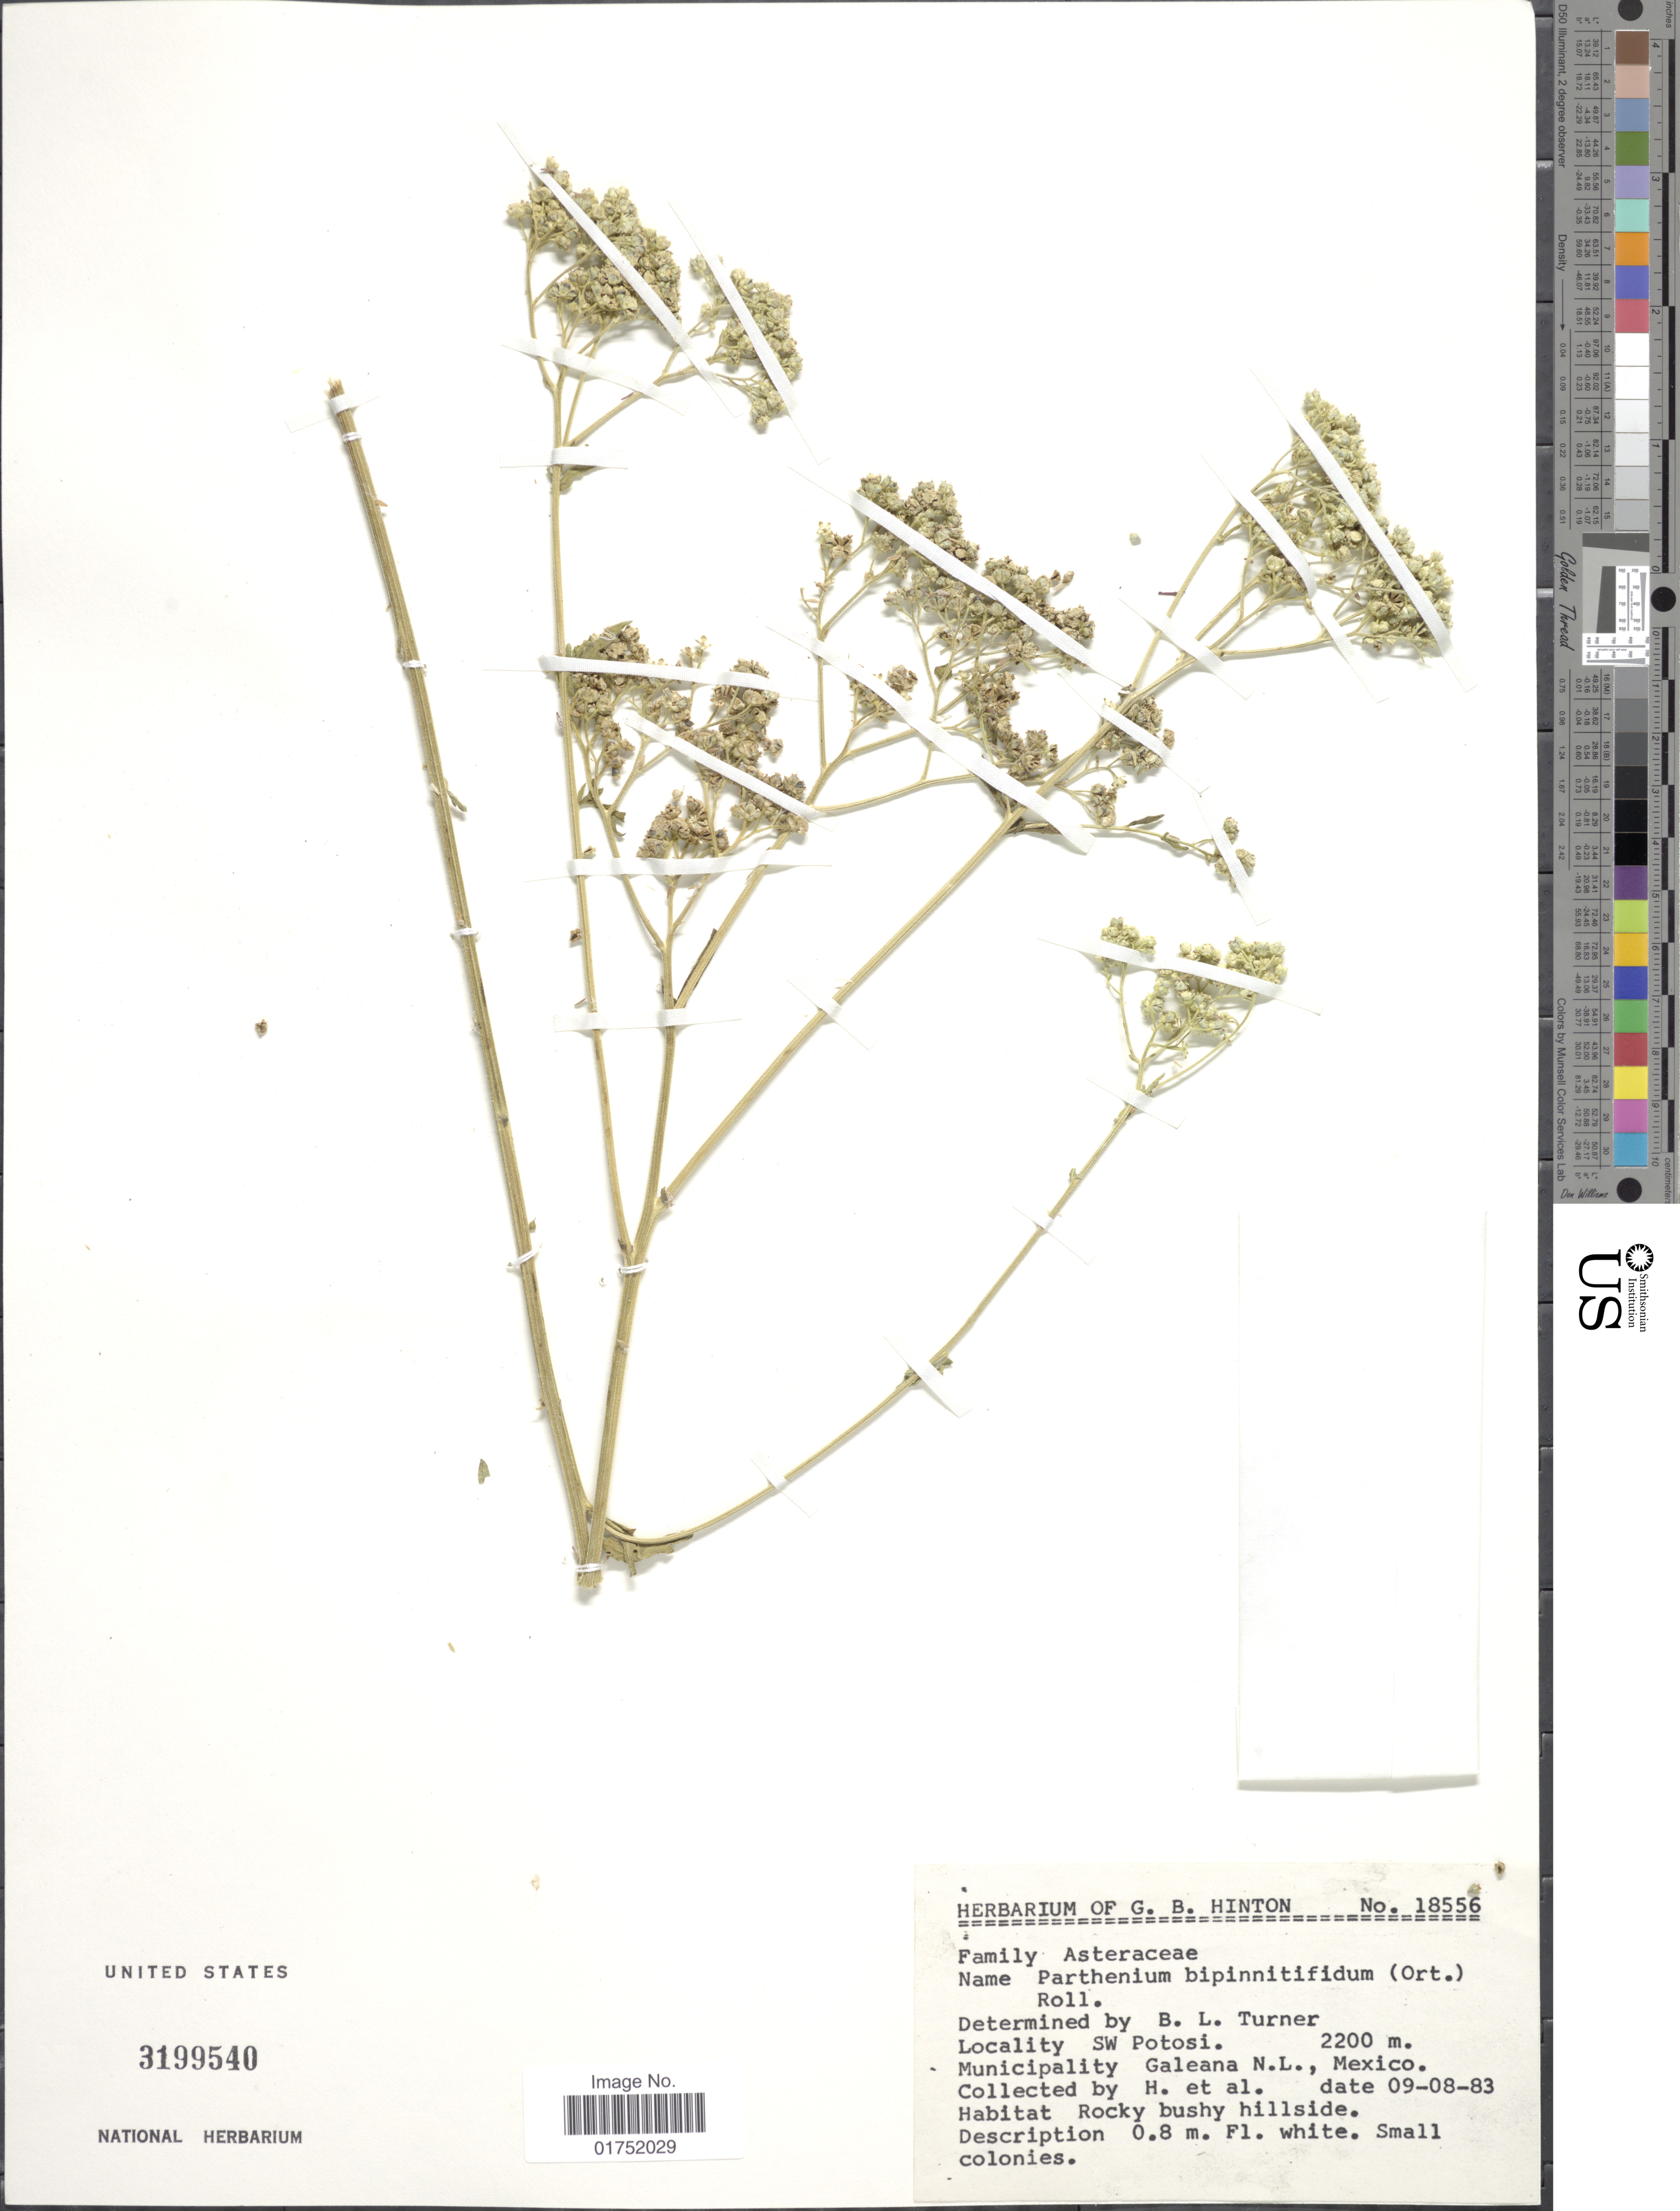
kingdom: Plantae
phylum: Tracheophyta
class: Magnoliopsida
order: Asterales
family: Asteraceae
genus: Parthenium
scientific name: Parthenium bipinnatifidum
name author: (Ortega) Rollins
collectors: G. B. Hinton & et al.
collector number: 18556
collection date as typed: Transcribed d/m/y: 9/8/83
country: Mexico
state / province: Nuevo León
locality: SW Potosi, Municipality Galeana, N. L.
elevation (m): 2200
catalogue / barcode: US 3199540